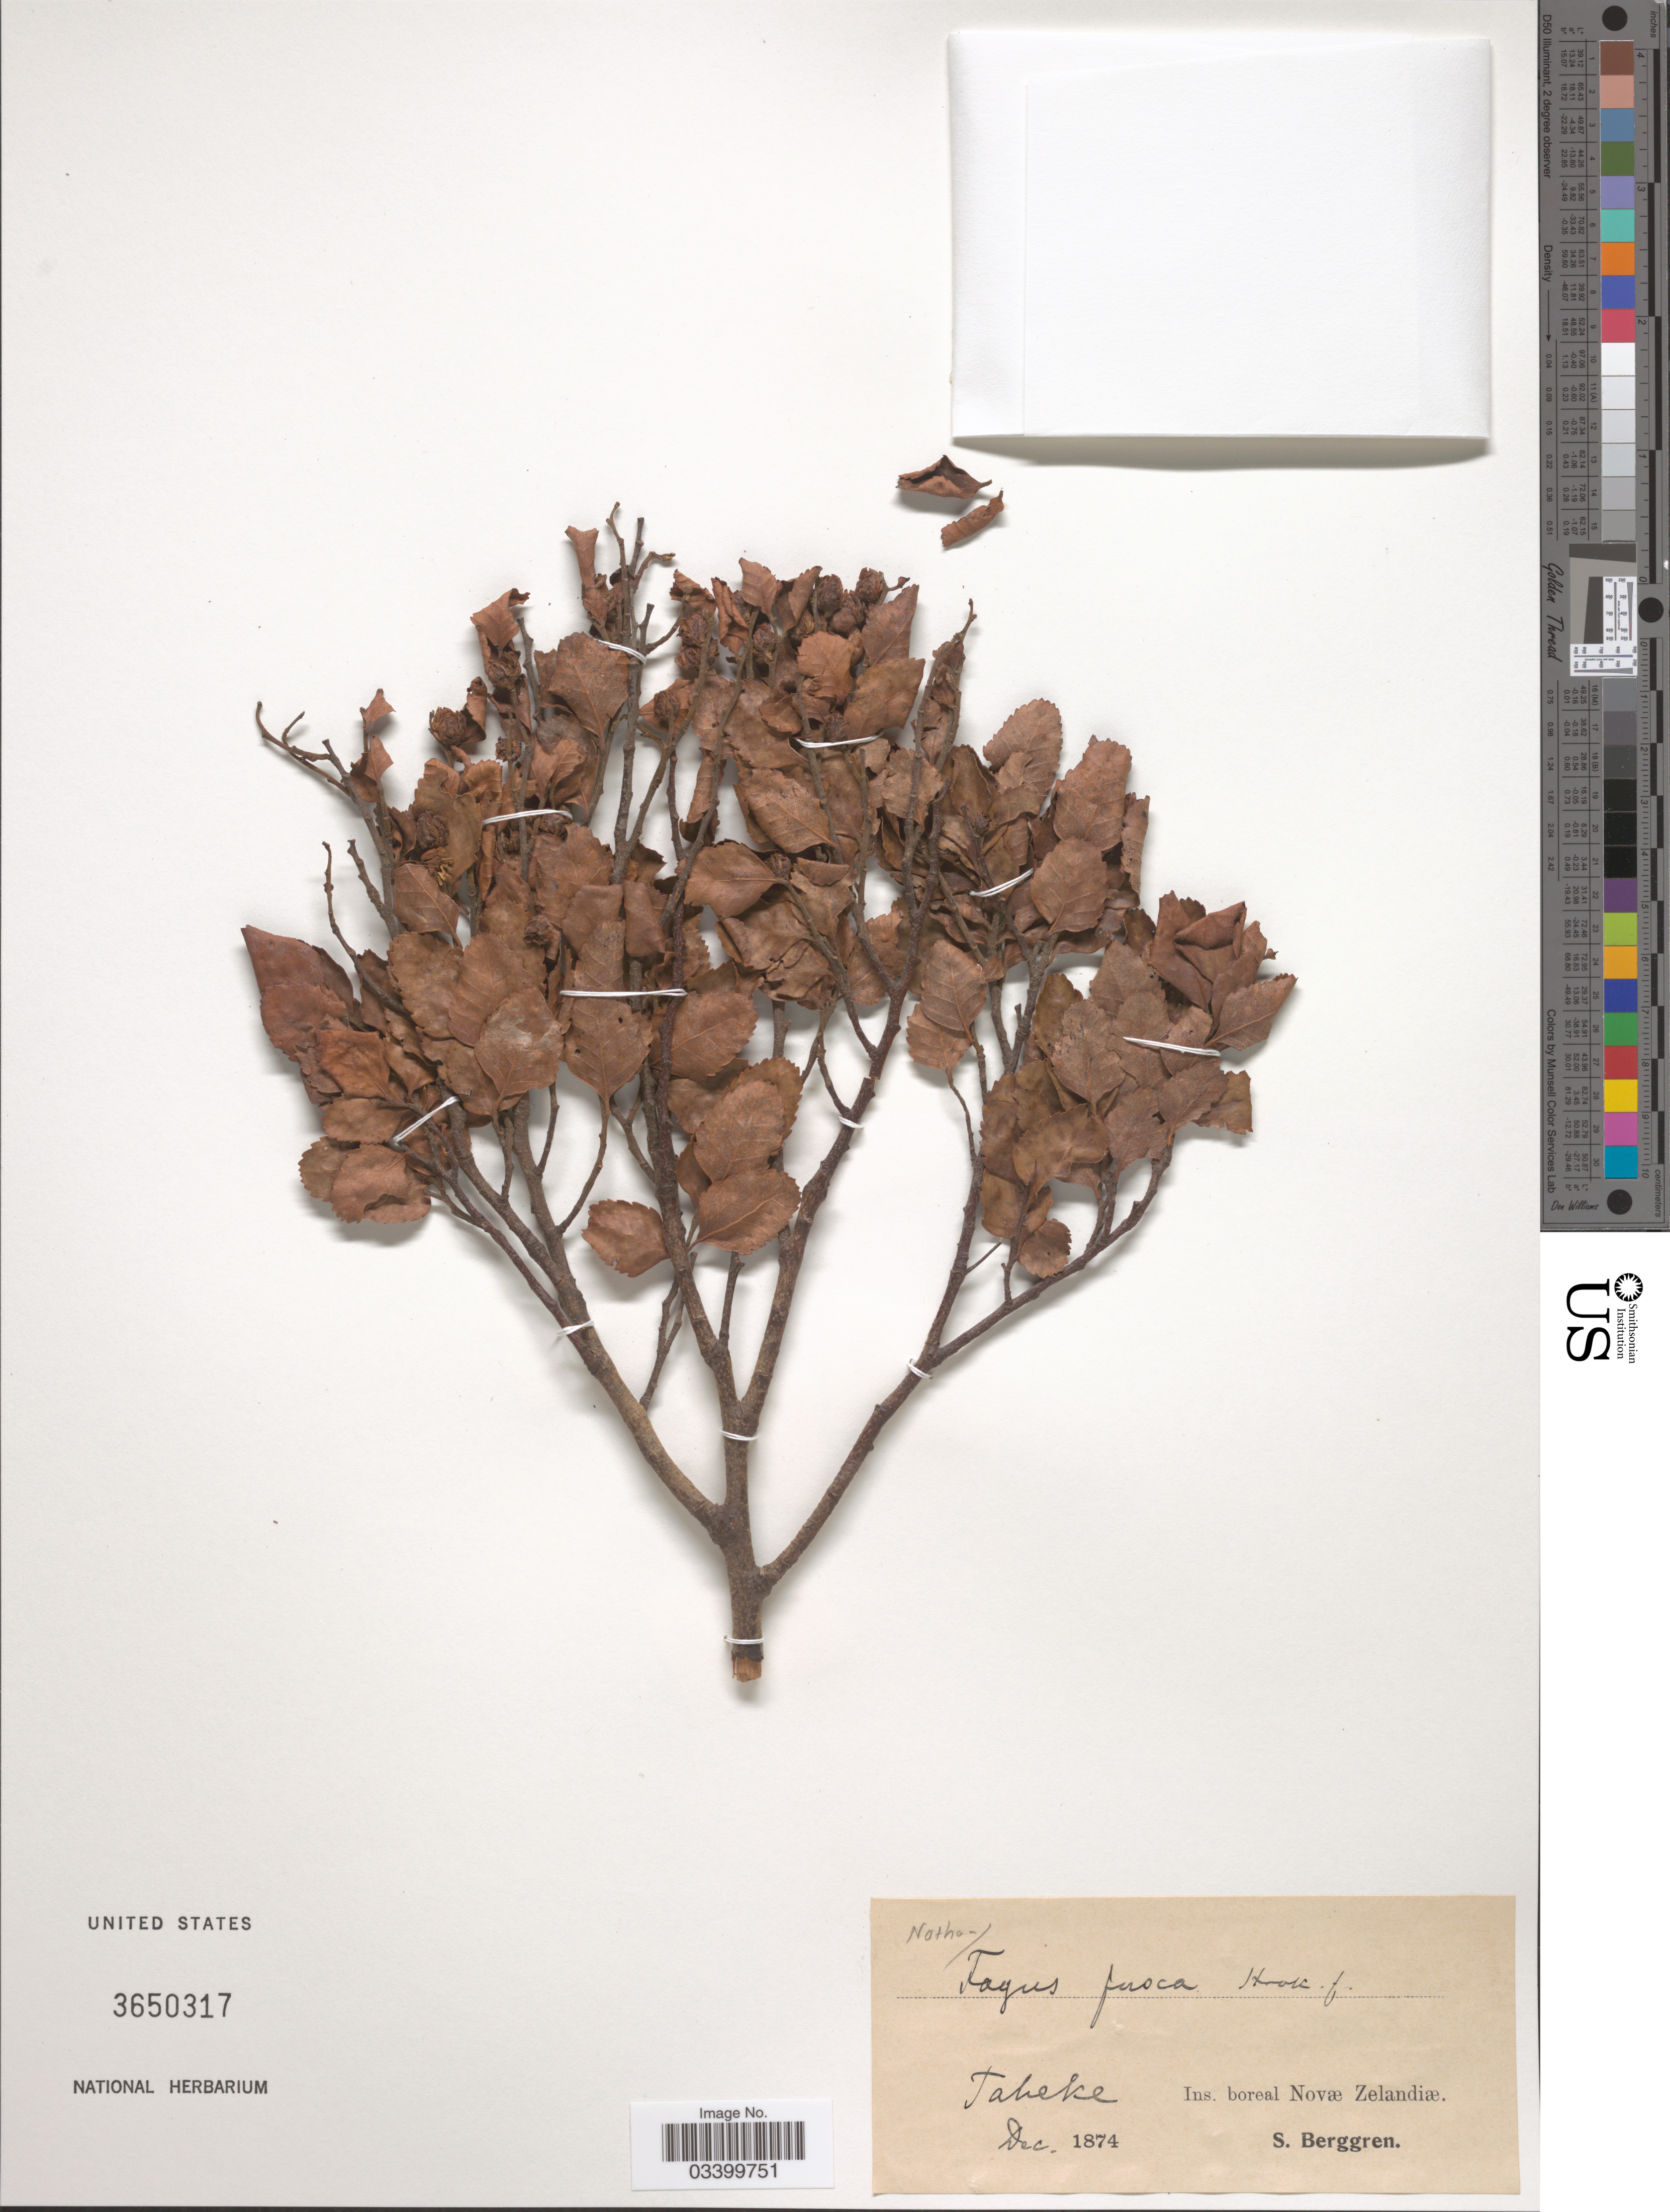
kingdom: Plantae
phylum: Tracheophyta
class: Magnoliopsida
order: Fagales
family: Nothofagaceae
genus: Nothofagus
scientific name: Nothofagus fusca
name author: (Hook. f.) Oerst.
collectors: S. Berggren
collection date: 1874-12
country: New Zealand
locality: Taheke. Ins. boreal Novæ Zelandiæ.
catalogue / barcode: US 3650317